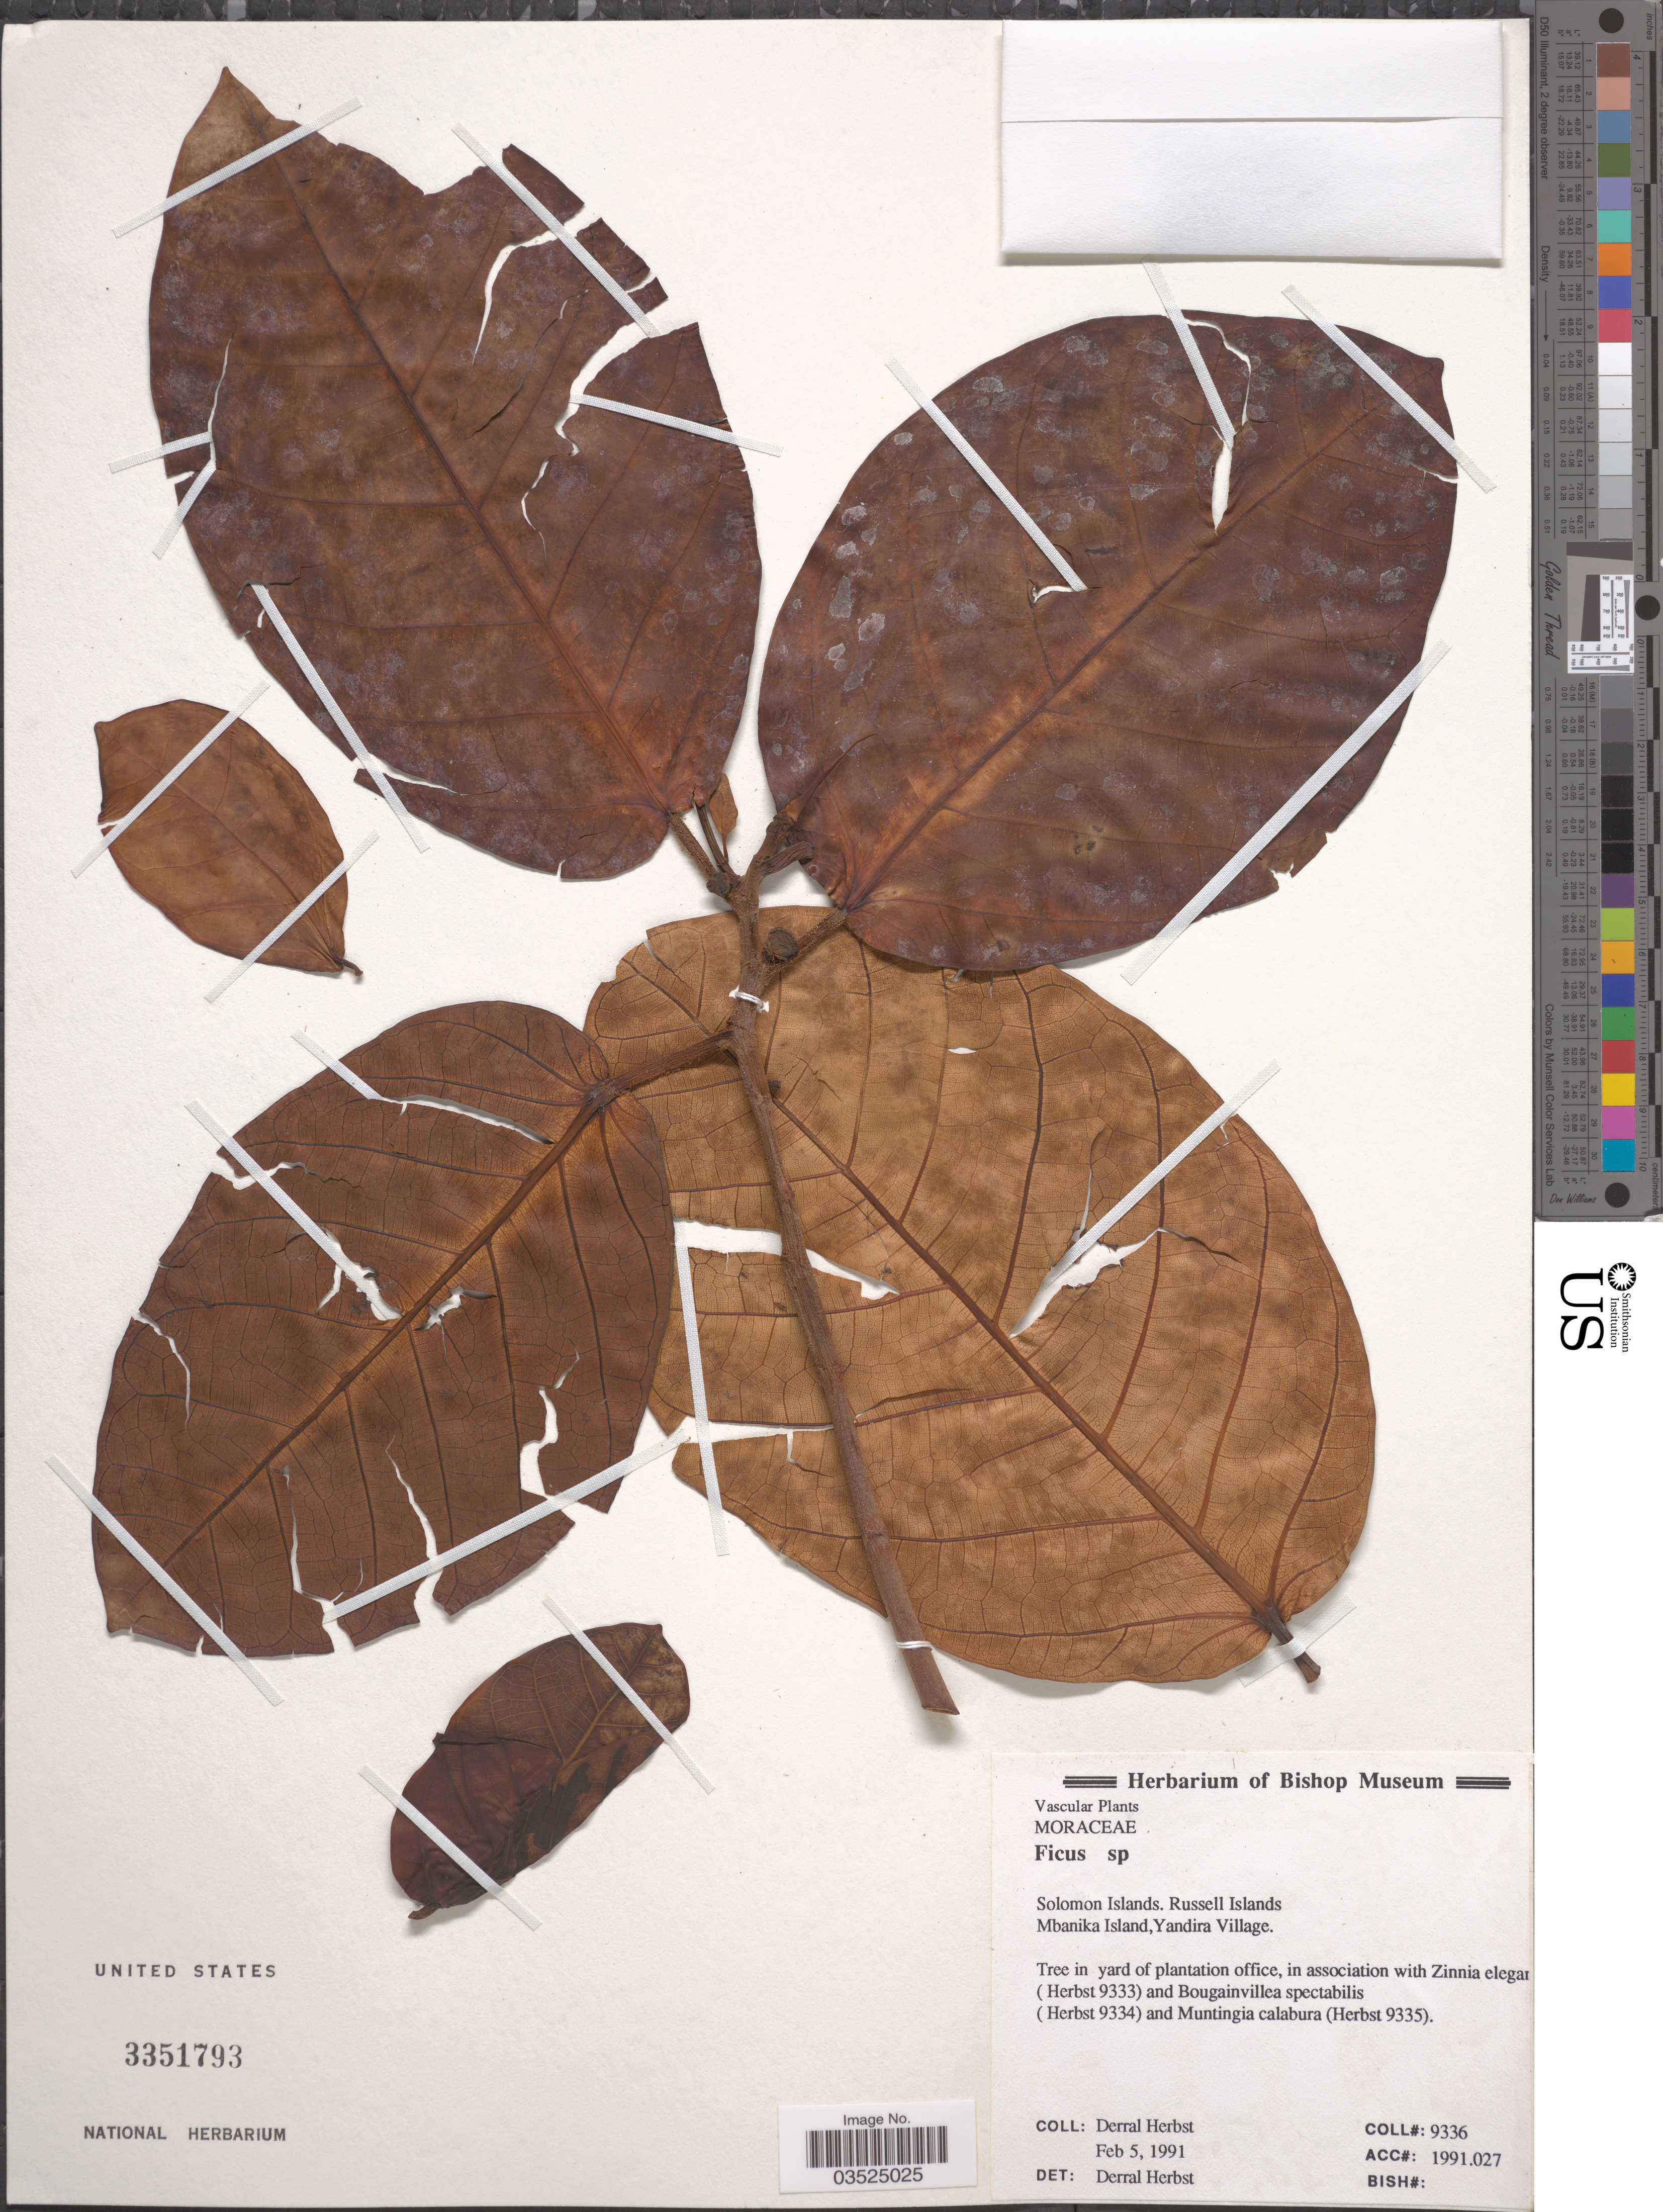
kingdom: Plantae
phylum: Tracheophyta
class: Magnoliopsida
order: Rosales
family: Moraceae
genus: Ficus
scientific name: Ficus sp.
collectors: D. R. Herbst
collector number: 9336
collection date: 1991-02-05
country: Solomon Islands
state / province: Solomon Islands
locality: Russell Islands. Mbanika Island, Yandira Village. Tree in yard of plantation office, in association with Zinnia elegan.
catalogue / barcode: US 3351793